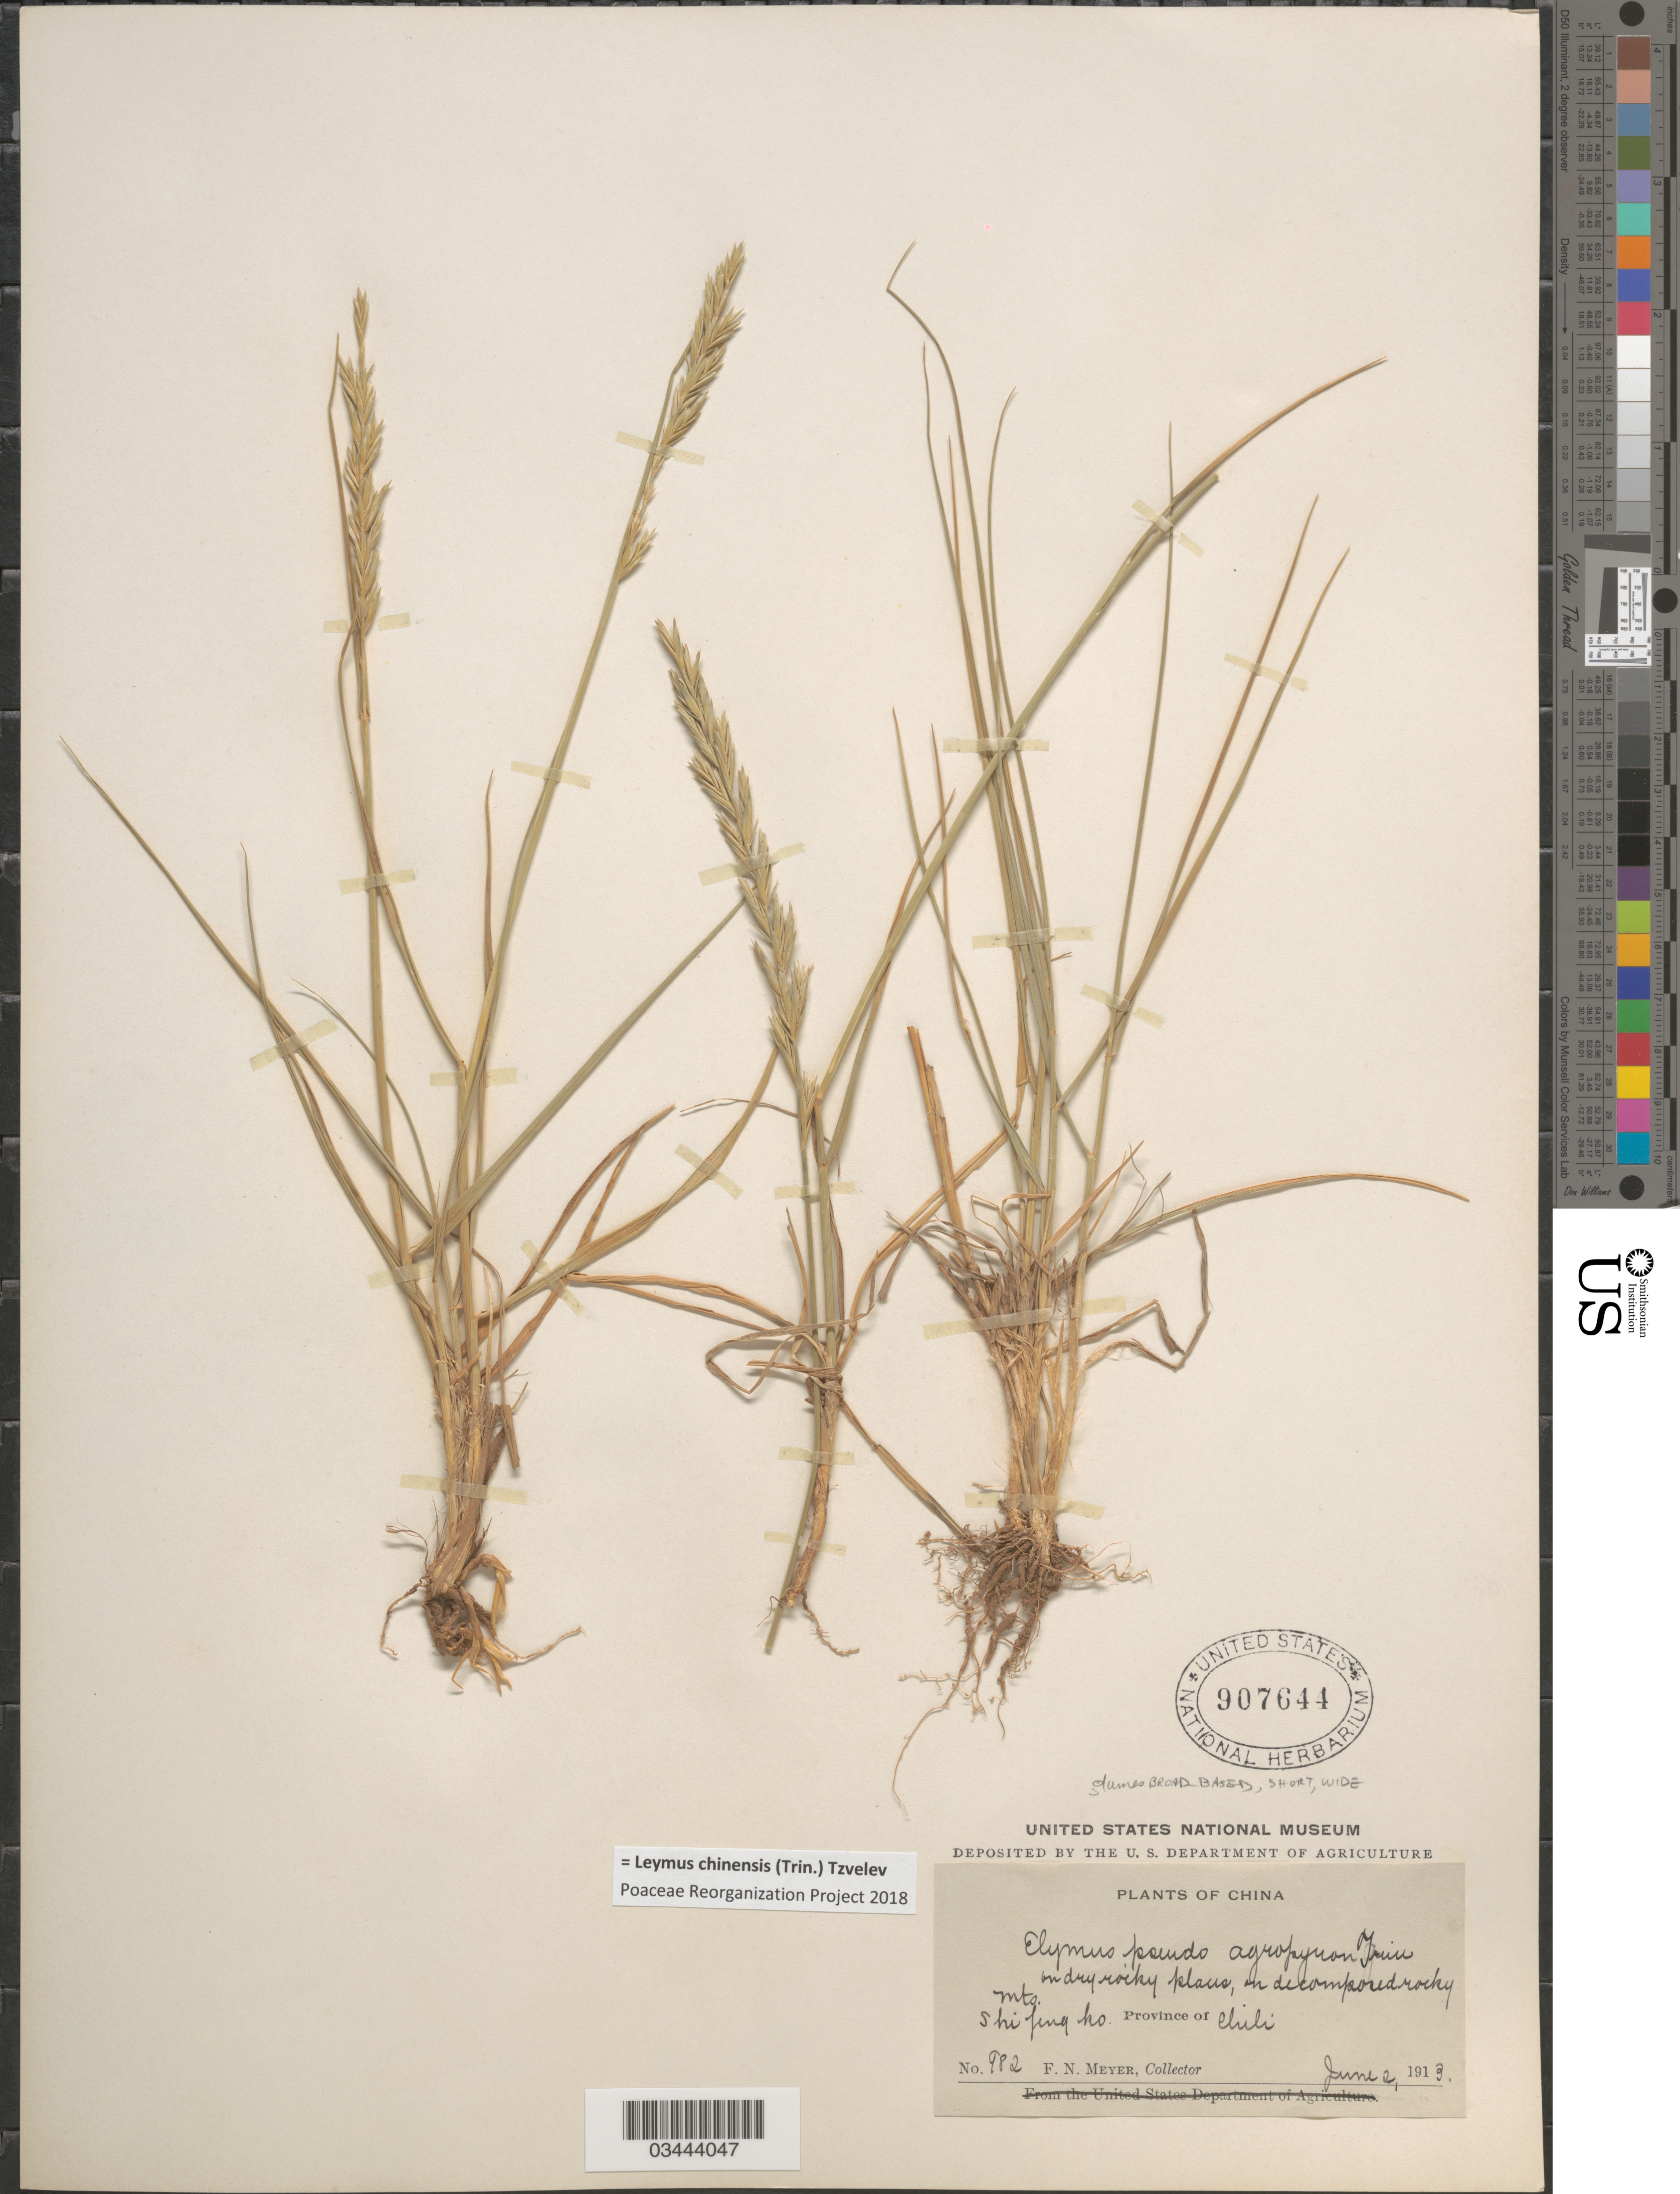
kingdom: Plantae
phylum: Tracheophyta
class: Liliopsida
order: Poales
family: Poaceae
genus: Leymus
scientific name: Leymus chinensis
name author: (Trin.) Tzvelev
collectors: F. N. Meyer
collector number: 982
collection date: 1913-06-02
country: China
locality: On dry rocky plans, on decomposed rocky mts. Shi feng ko. Province of Chili.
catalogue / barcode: US 907644